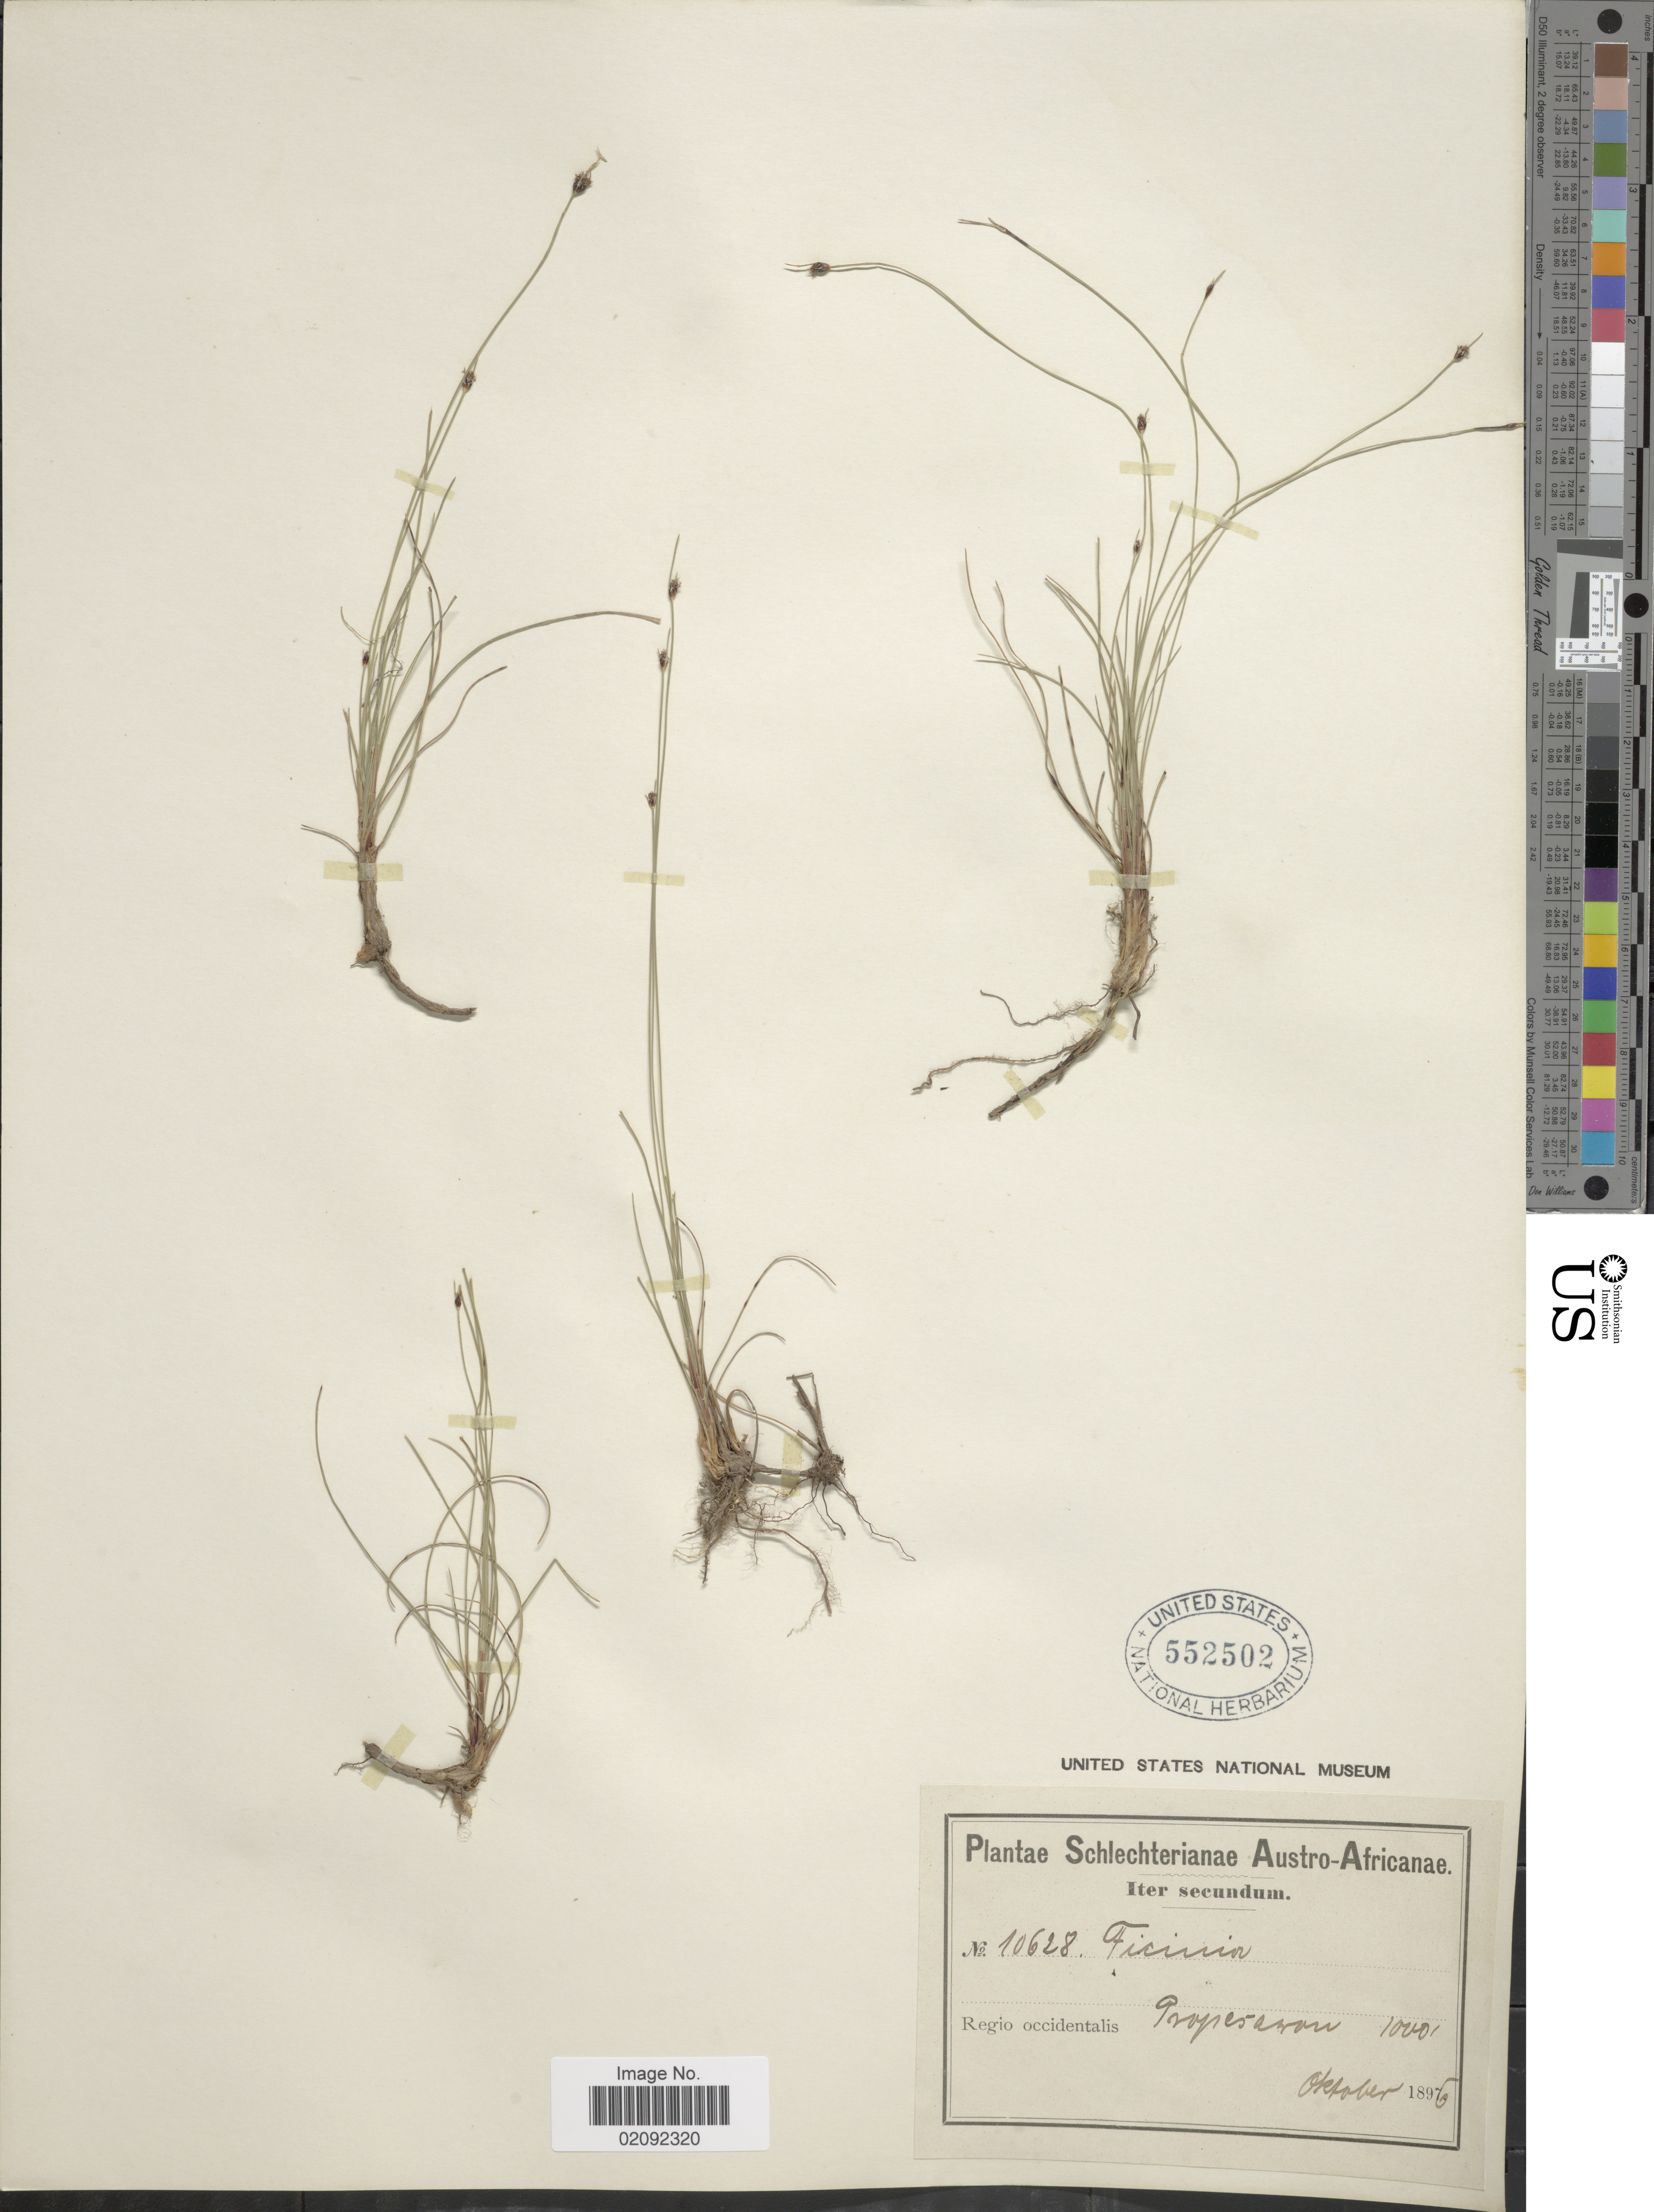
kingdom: Plantae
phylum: Tracheophyta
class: Liliopsida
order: Poales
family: Cyperaceae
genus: Ficinia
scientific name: Ficinia indica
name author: (Lam.) H. Pfeiff.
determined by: Strong, Mark T., (BOT), Smithsonian Institution - National Museum of Natural History (UNITED STATES)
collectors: Schlechter, --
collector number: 10628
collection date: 1896-10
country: South Africa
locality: Austro-Africanae, Regio occidentalis, Propesaxon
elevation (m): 305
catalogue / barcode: US 552502